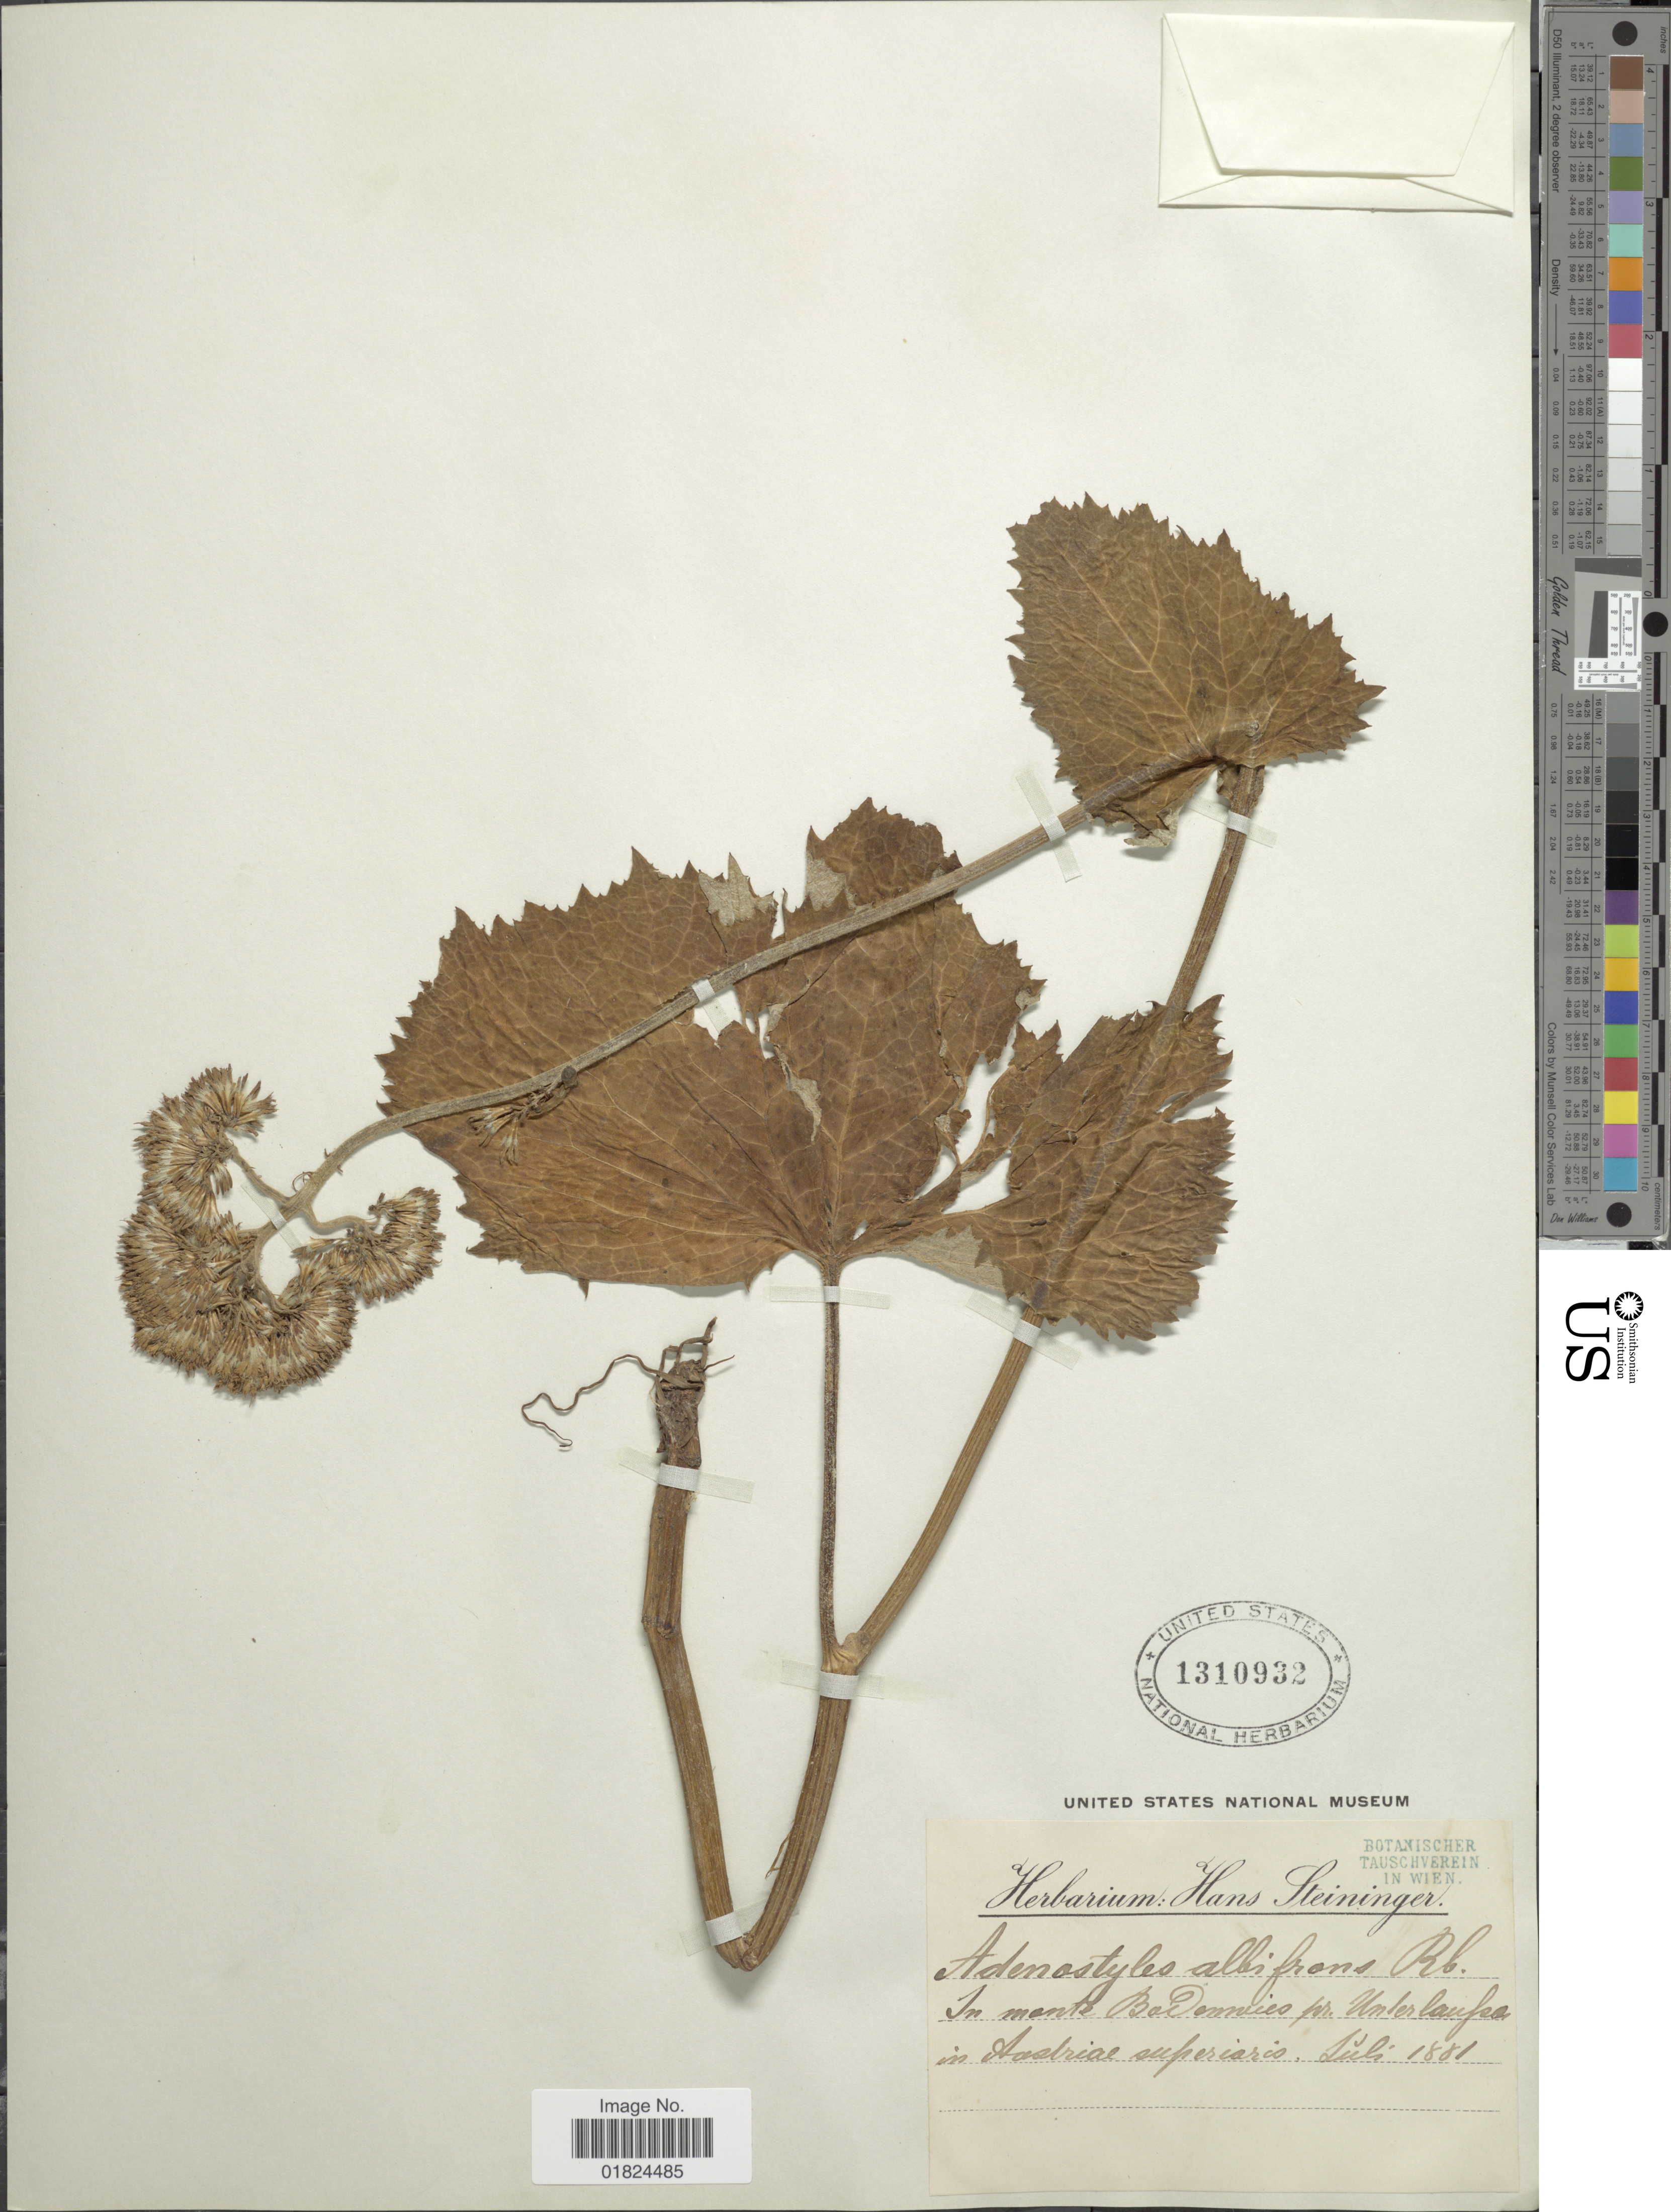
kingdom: Plantae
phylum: Tracheophyta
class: Magnoliopsida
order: Asterales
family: Asteraceae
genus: Adenostyles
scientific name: Adenostyles alliariae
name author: (Gouan) A. Kern.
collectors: ex herb. Hans Steininger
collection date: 1881-07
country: Austria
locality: In monte Boi Demilco pr. Unterlaufse in Austriae suprearis. [interpreted]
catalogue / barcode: US 1310932